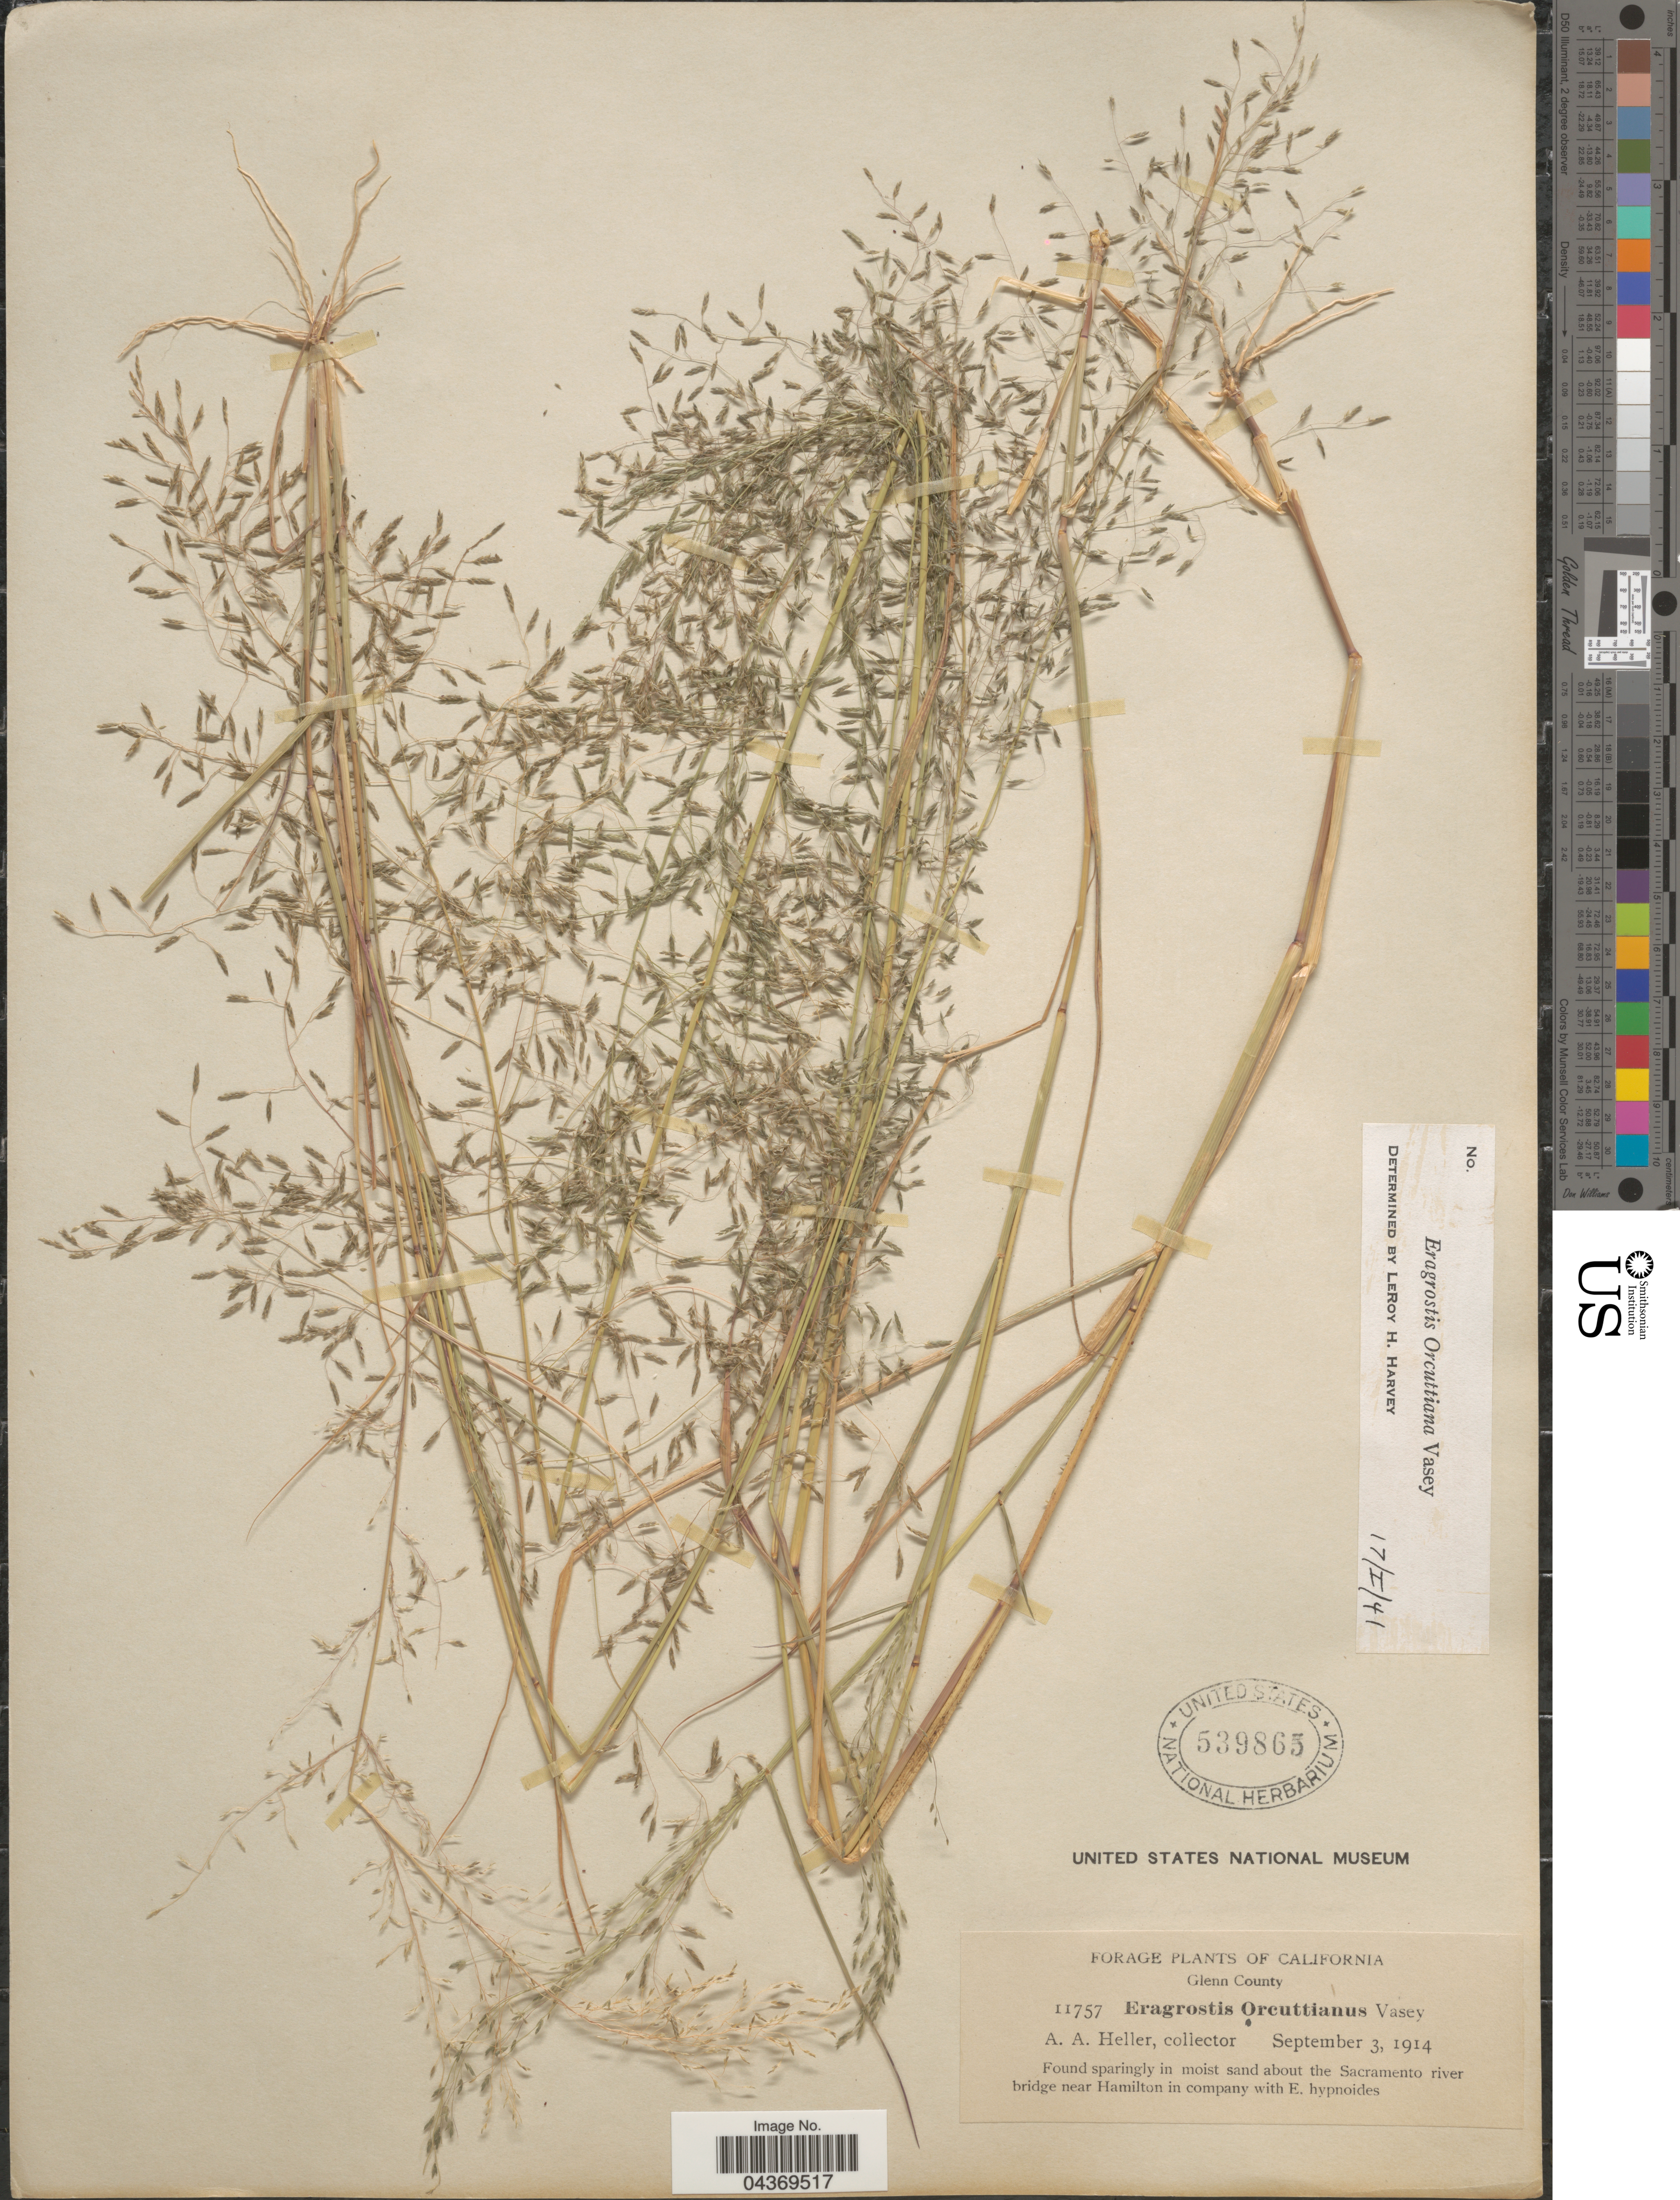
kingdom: Plantae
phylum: Tracheophyta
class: Liliopsida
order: Poales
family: Poaceae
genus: Eragrostis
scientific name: Eragrostis mexicana subsp. virescens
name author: (J. Presl) S.D. Koch & Sánchez Vega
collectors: A. A. Heller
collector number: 11757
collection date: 1914-09-03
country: United States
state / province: California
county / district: Glenn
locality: Glenn County. Found sparingly in moist sand about the Sacramento river bridge near Hamilton.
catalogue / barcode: US 539865